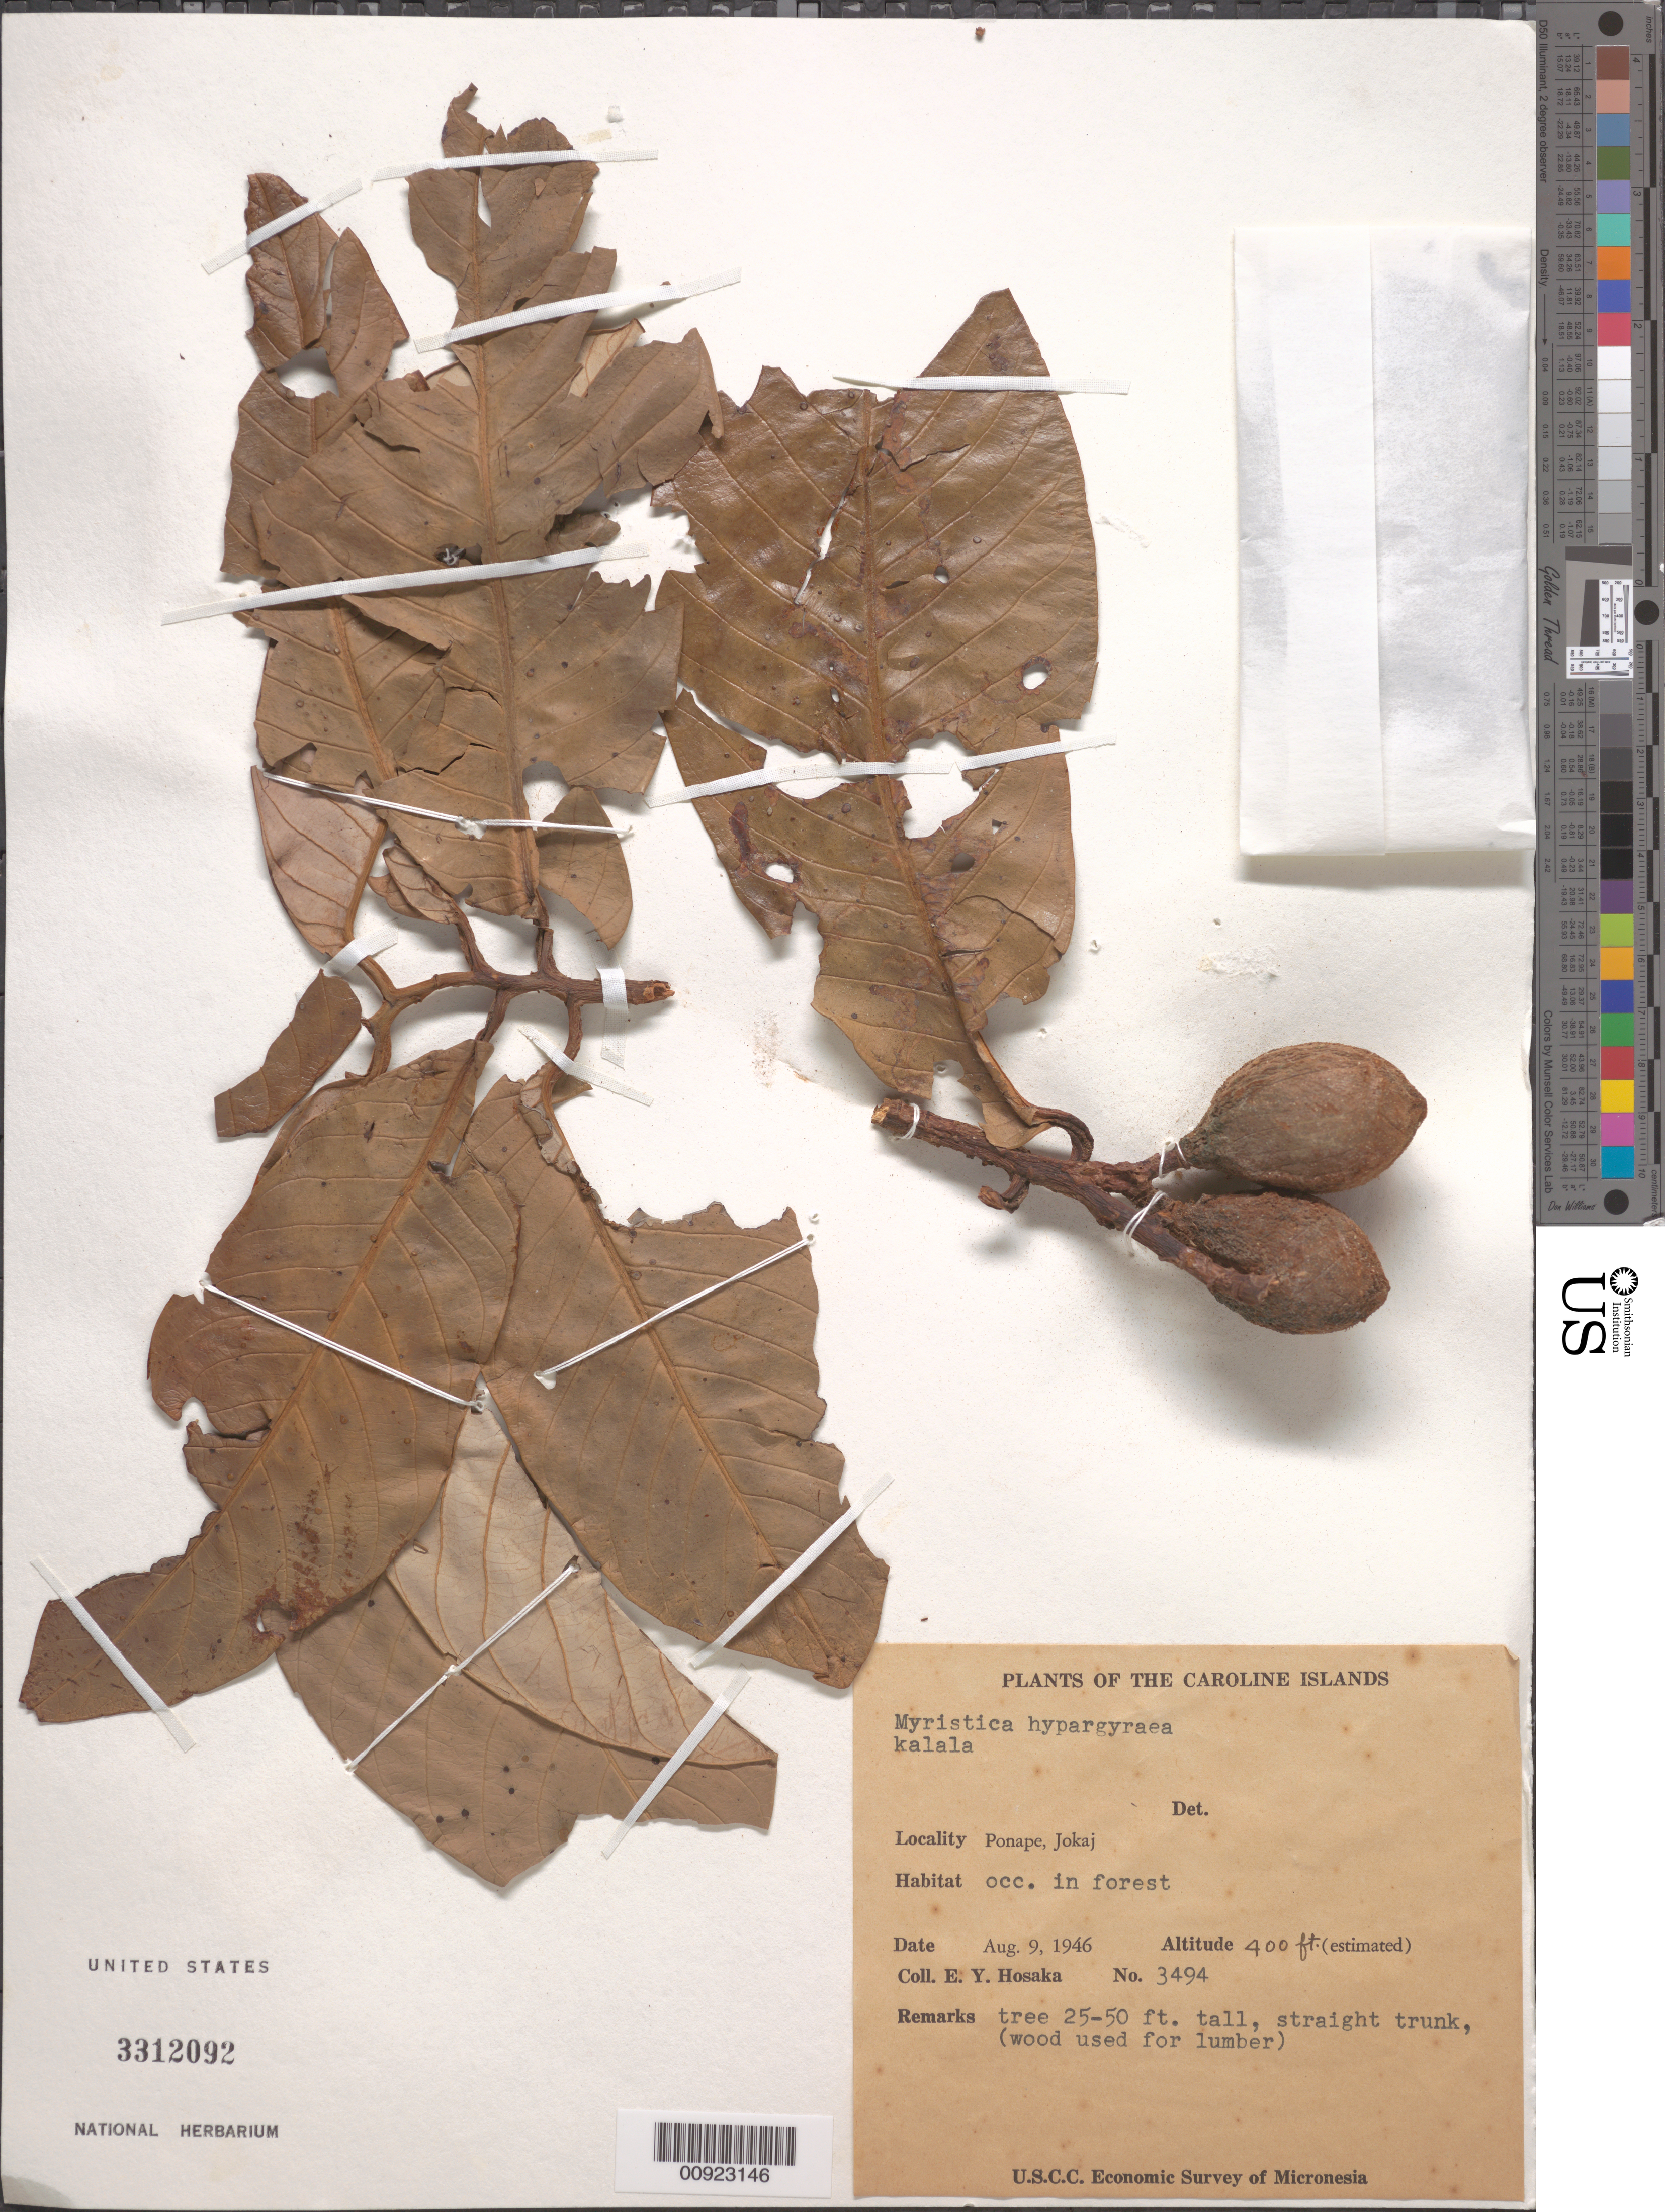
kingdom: Plantae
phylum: Tracheophyta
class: Magnoliopsida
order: Magnoliales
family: Myristicaceae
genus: Myristica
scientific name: Myristica hypargyraea subsp. hypargyraea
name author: A. Gray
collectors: E. Y. Hosaka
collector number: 3492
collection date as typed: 09 Aug 1946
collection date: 1946-08-09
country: Micronesia, Federated States of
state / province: Pohnpei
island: Pohnpei [Ponape]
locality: Ponape, Jokaj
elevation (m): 122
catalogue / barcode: US 3312092